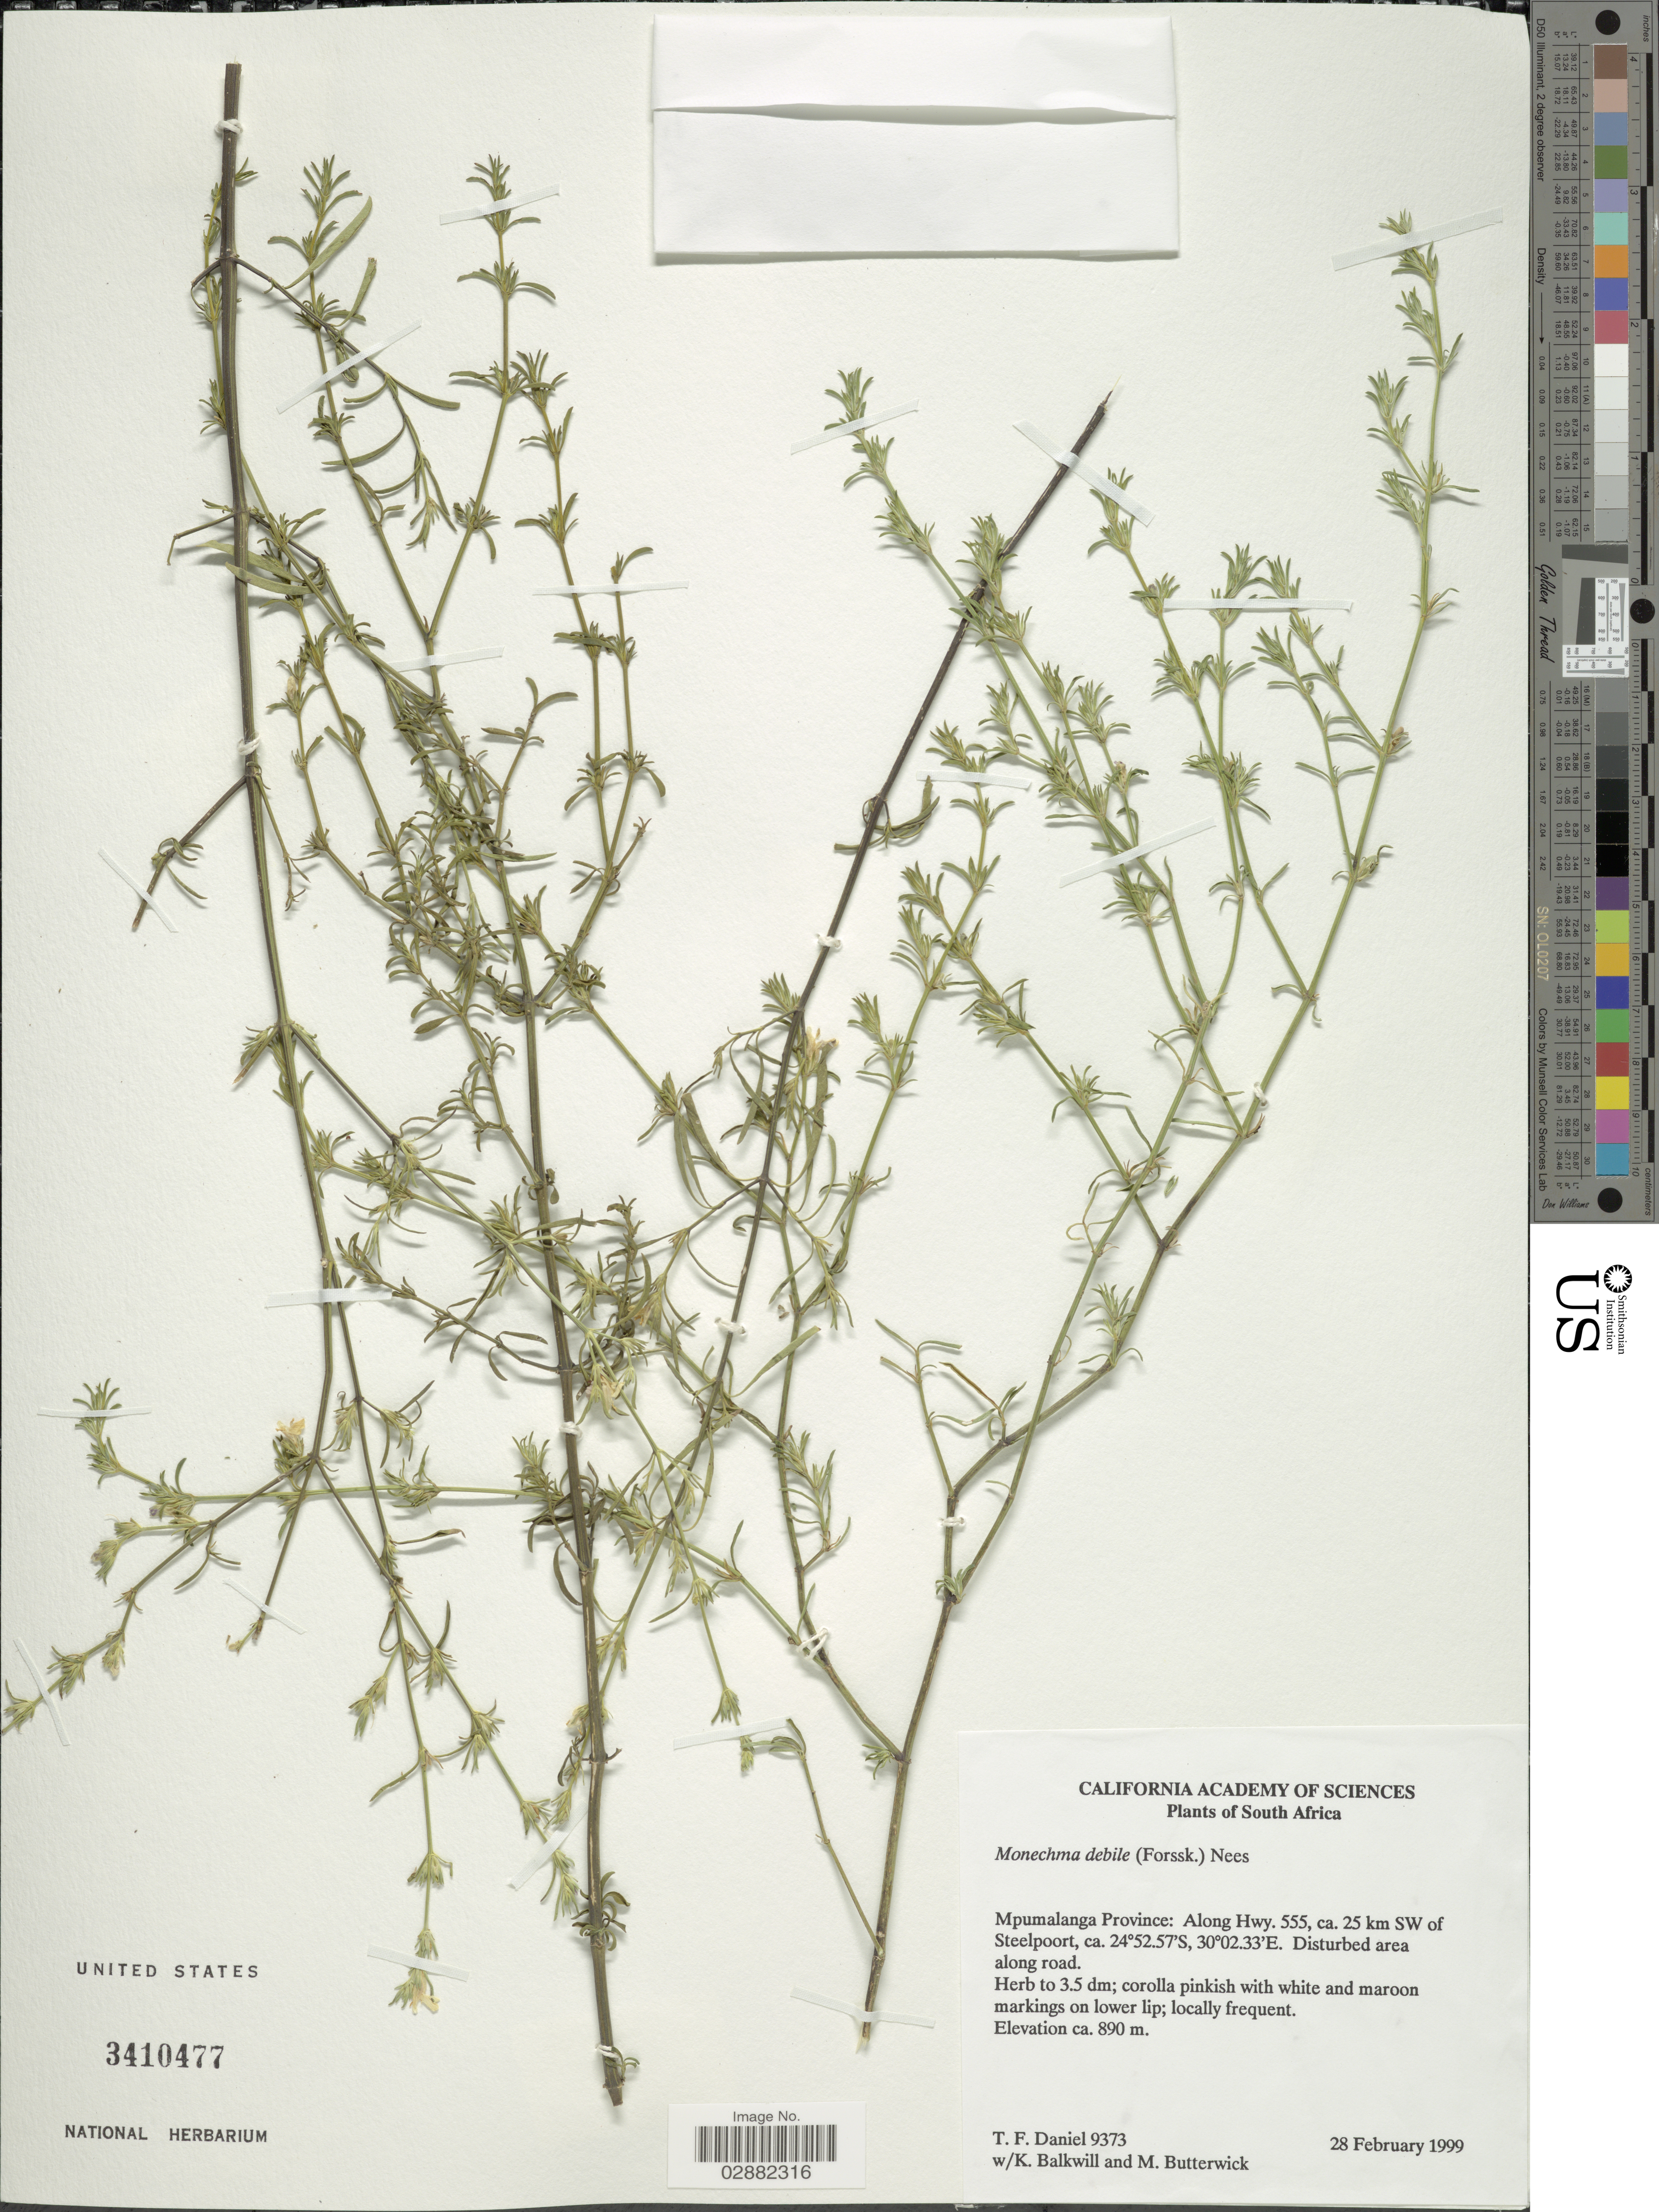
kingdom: Plantae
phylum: Tracheophyta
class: Magnoliopsida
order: Lamiales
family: Acanthaceae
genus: Justicia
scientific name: Justicia debilis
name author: (Forssk.) Vahl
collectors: T. F. Daniel, K. Balkwill & M. Butterwick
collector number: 9373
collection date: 1999-02-28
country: South Africa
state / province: Mpumalanga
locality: Mpumalanga Province: Along Hwy. Ca. 25 km SW of Steelpoort.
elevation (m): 890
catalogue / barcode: US 3410477